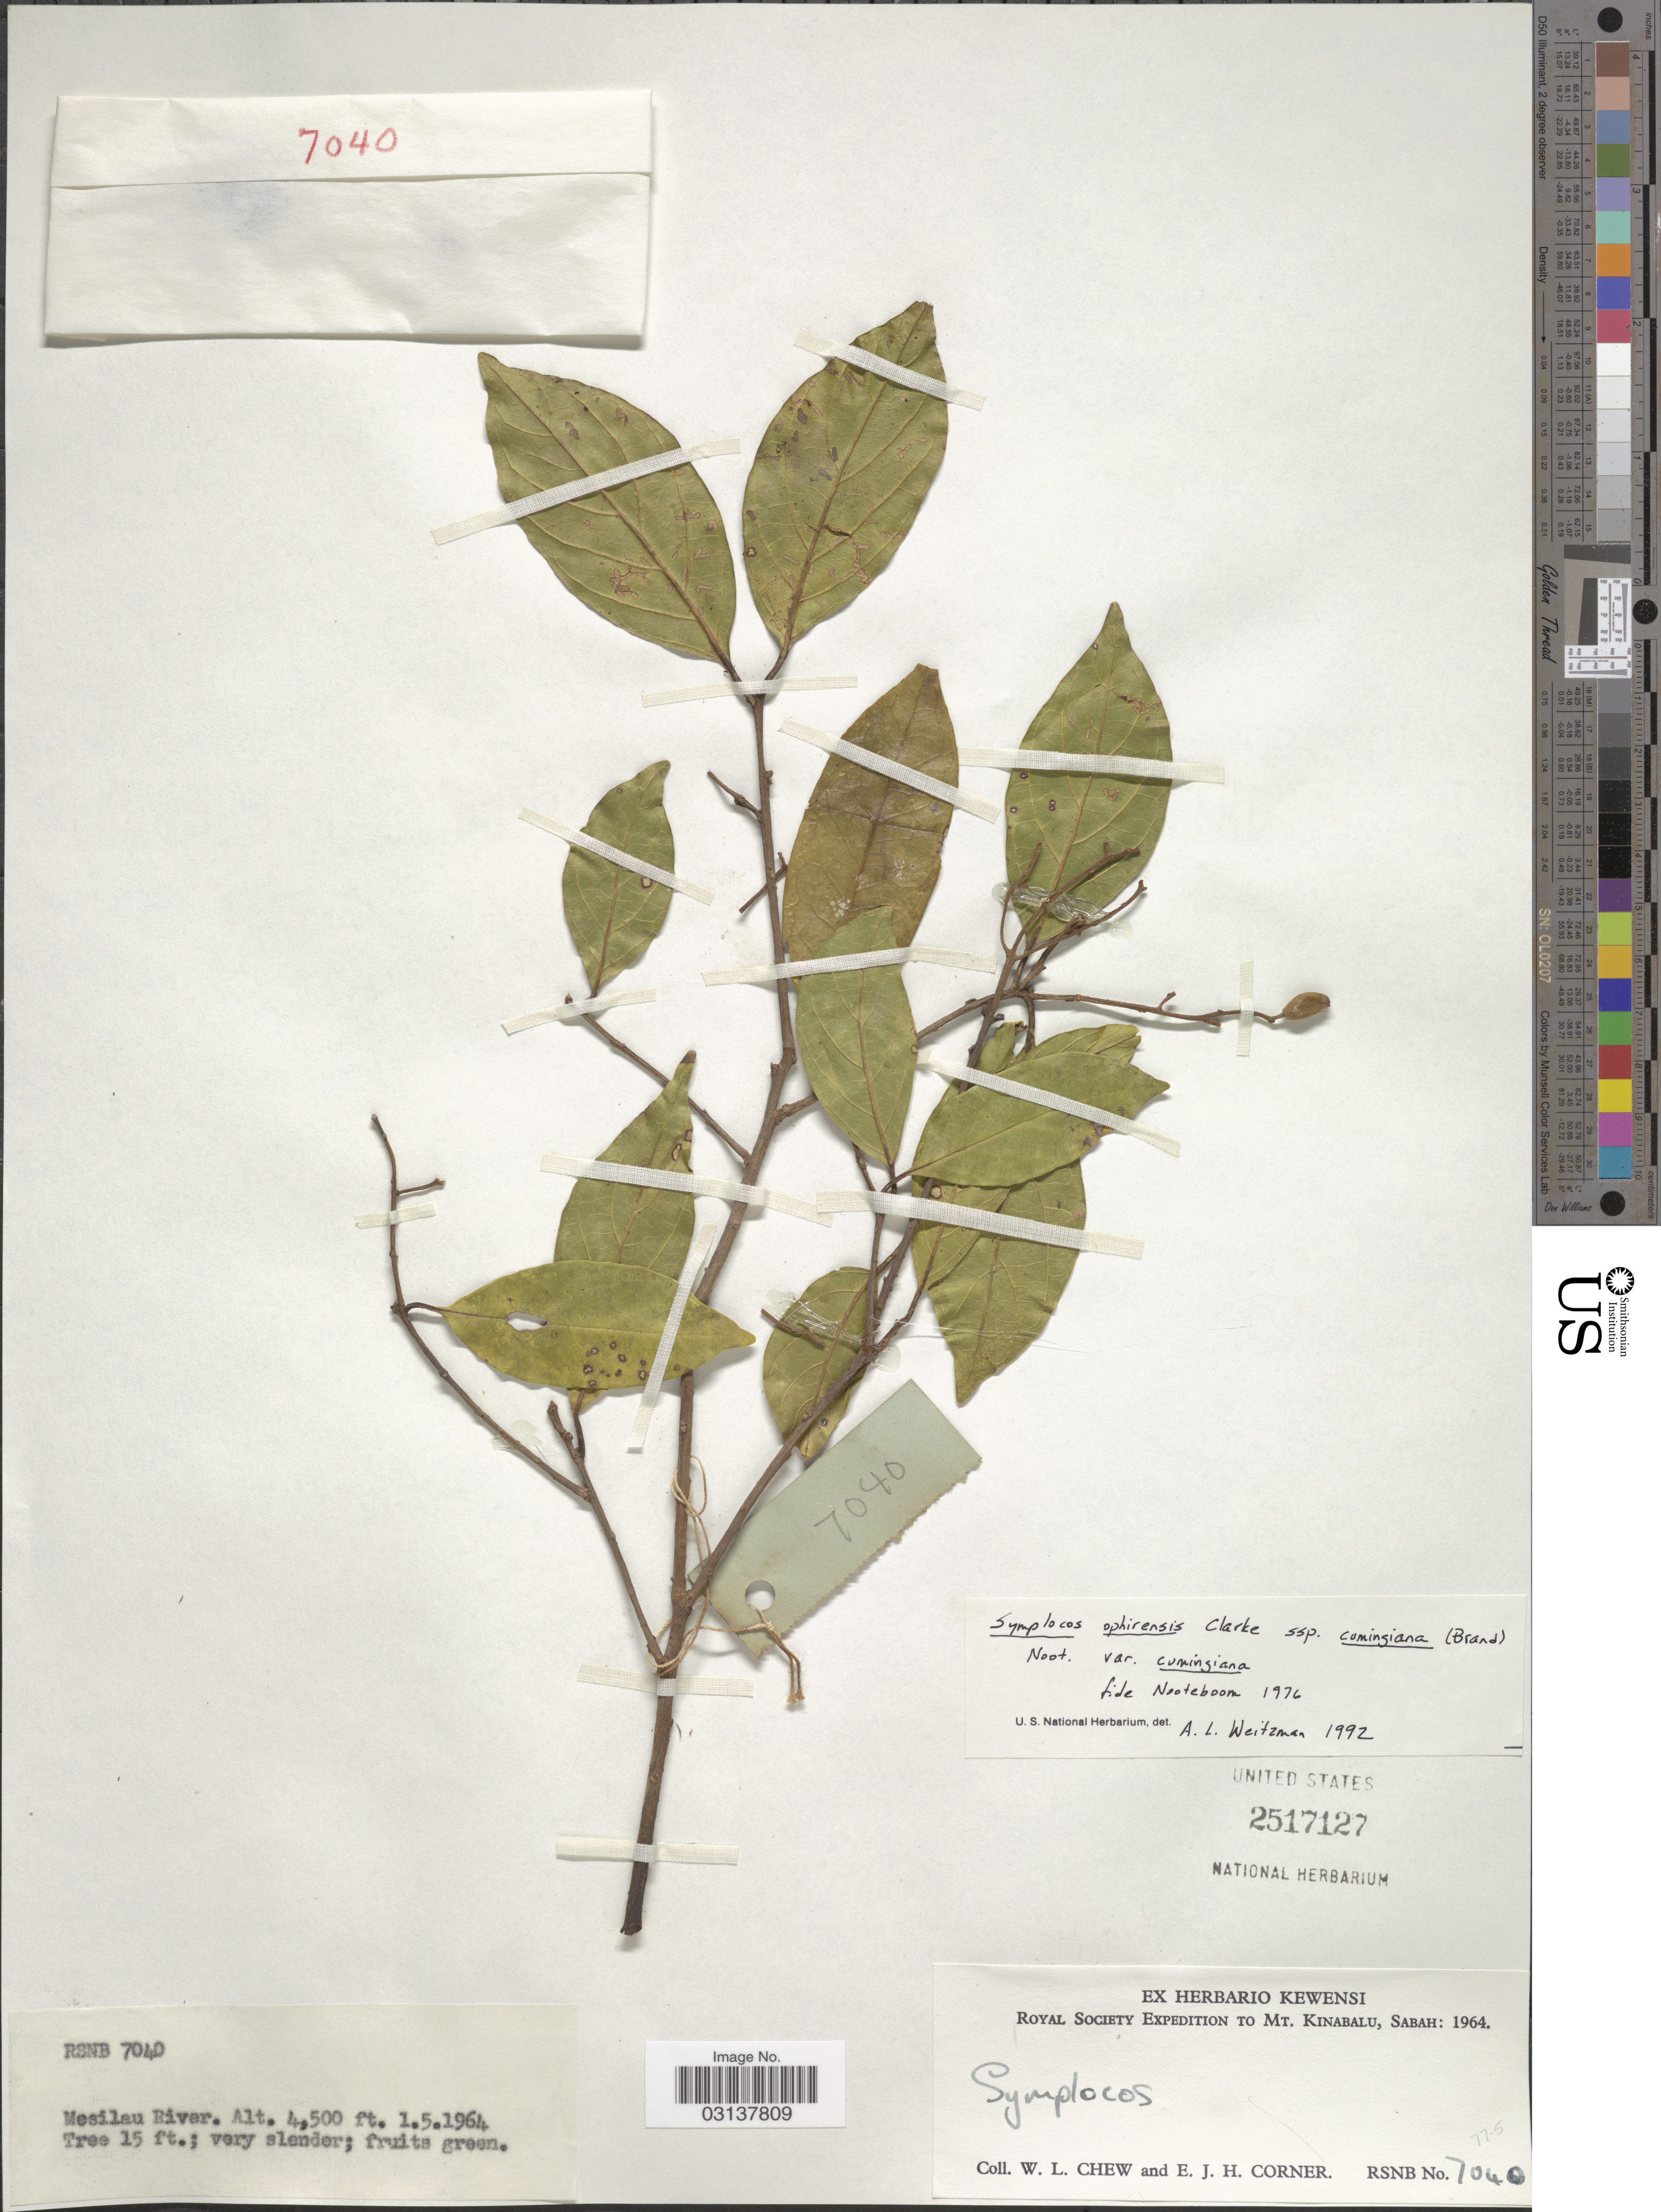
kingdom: Plantae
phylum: Tracheophyta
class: Magnoliopsida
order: Ericales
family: Symplocaceae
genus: Symplocos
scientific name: Symplocos ophirensis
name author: C.B. Clarke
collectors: W. Chew & E. Corner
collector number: RSNB7040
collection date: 1964-05-01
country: Malaysia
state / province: Sabah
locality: Mt. Kinabalu. Mesilau River.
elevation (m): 1372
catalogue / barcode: US 2517127